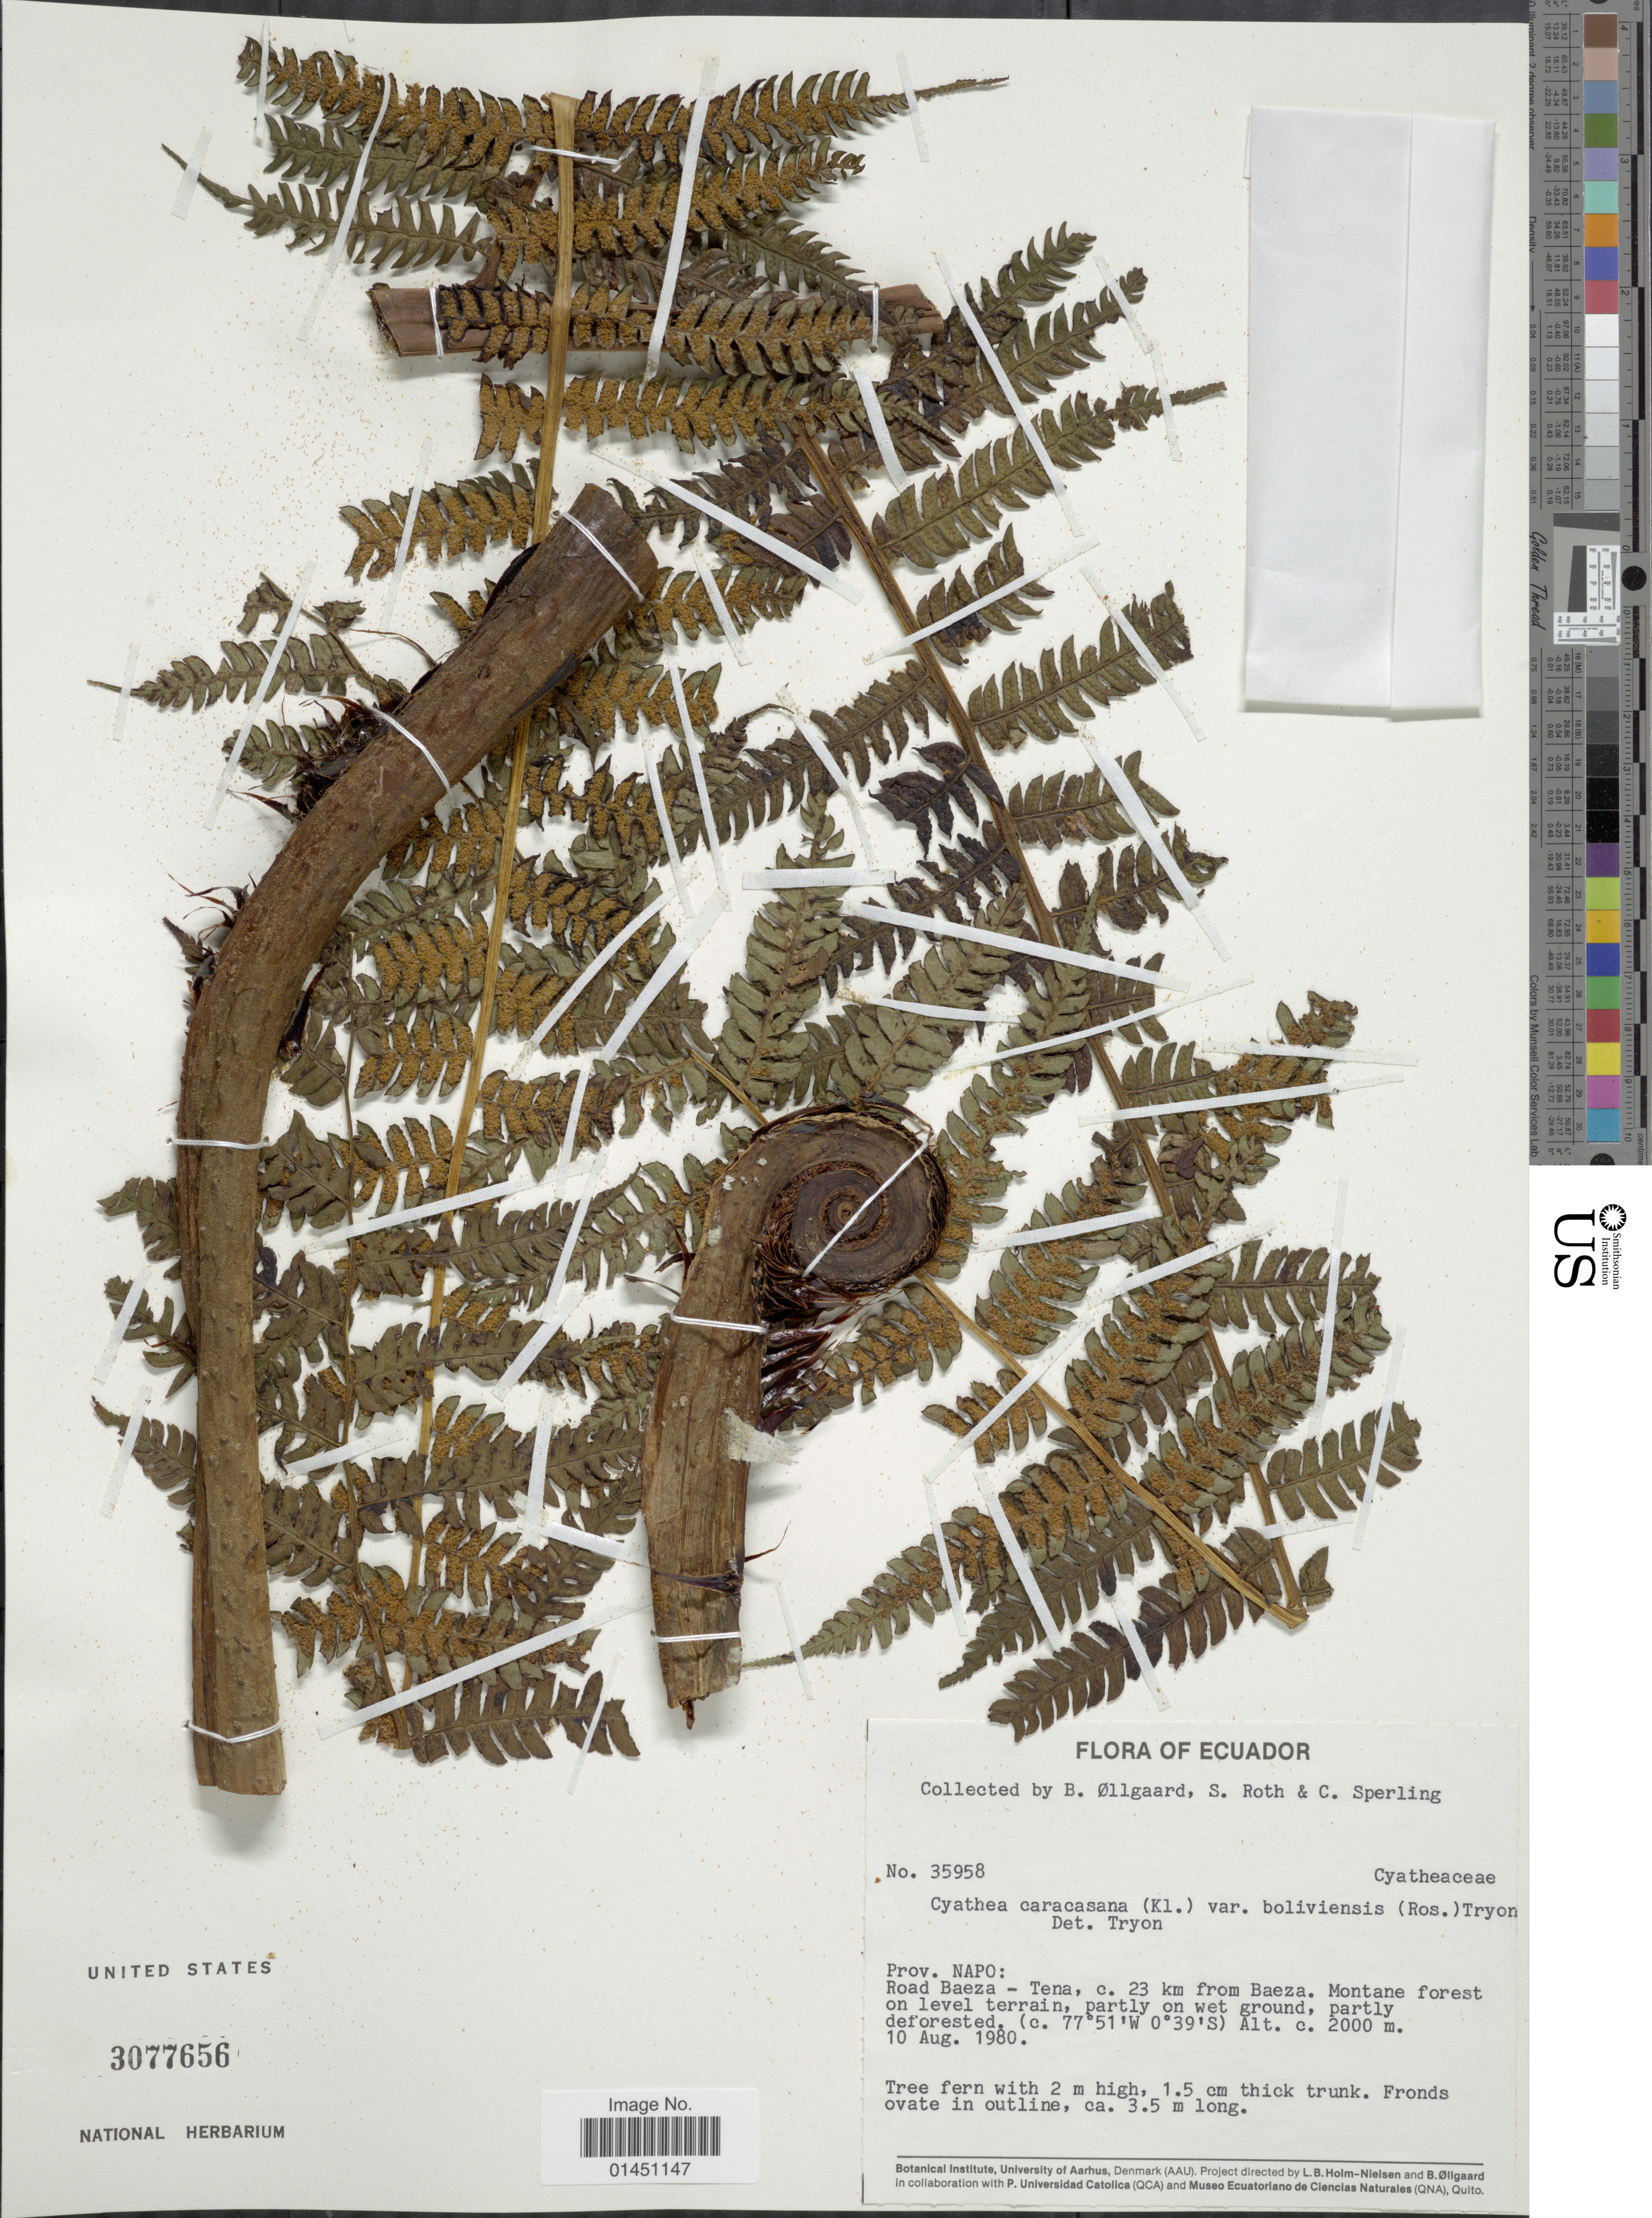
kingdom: Plantae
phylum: Tracheophyta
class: Polypodiopsida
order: Cyatheales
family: Cyatheaceae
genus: Cyathea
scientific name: Cyathea caracasana var. boliviensis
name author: (Rosenst.) R.M. Tryon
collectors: B. Øllgaard, S. Roth & C. Sperling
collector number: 35958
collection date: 1980-08-10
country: Ecuador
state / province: Napo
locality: Road Beaza - Tena, c. 23 km from Baeza.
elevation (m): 2000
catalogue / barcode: US 3077656